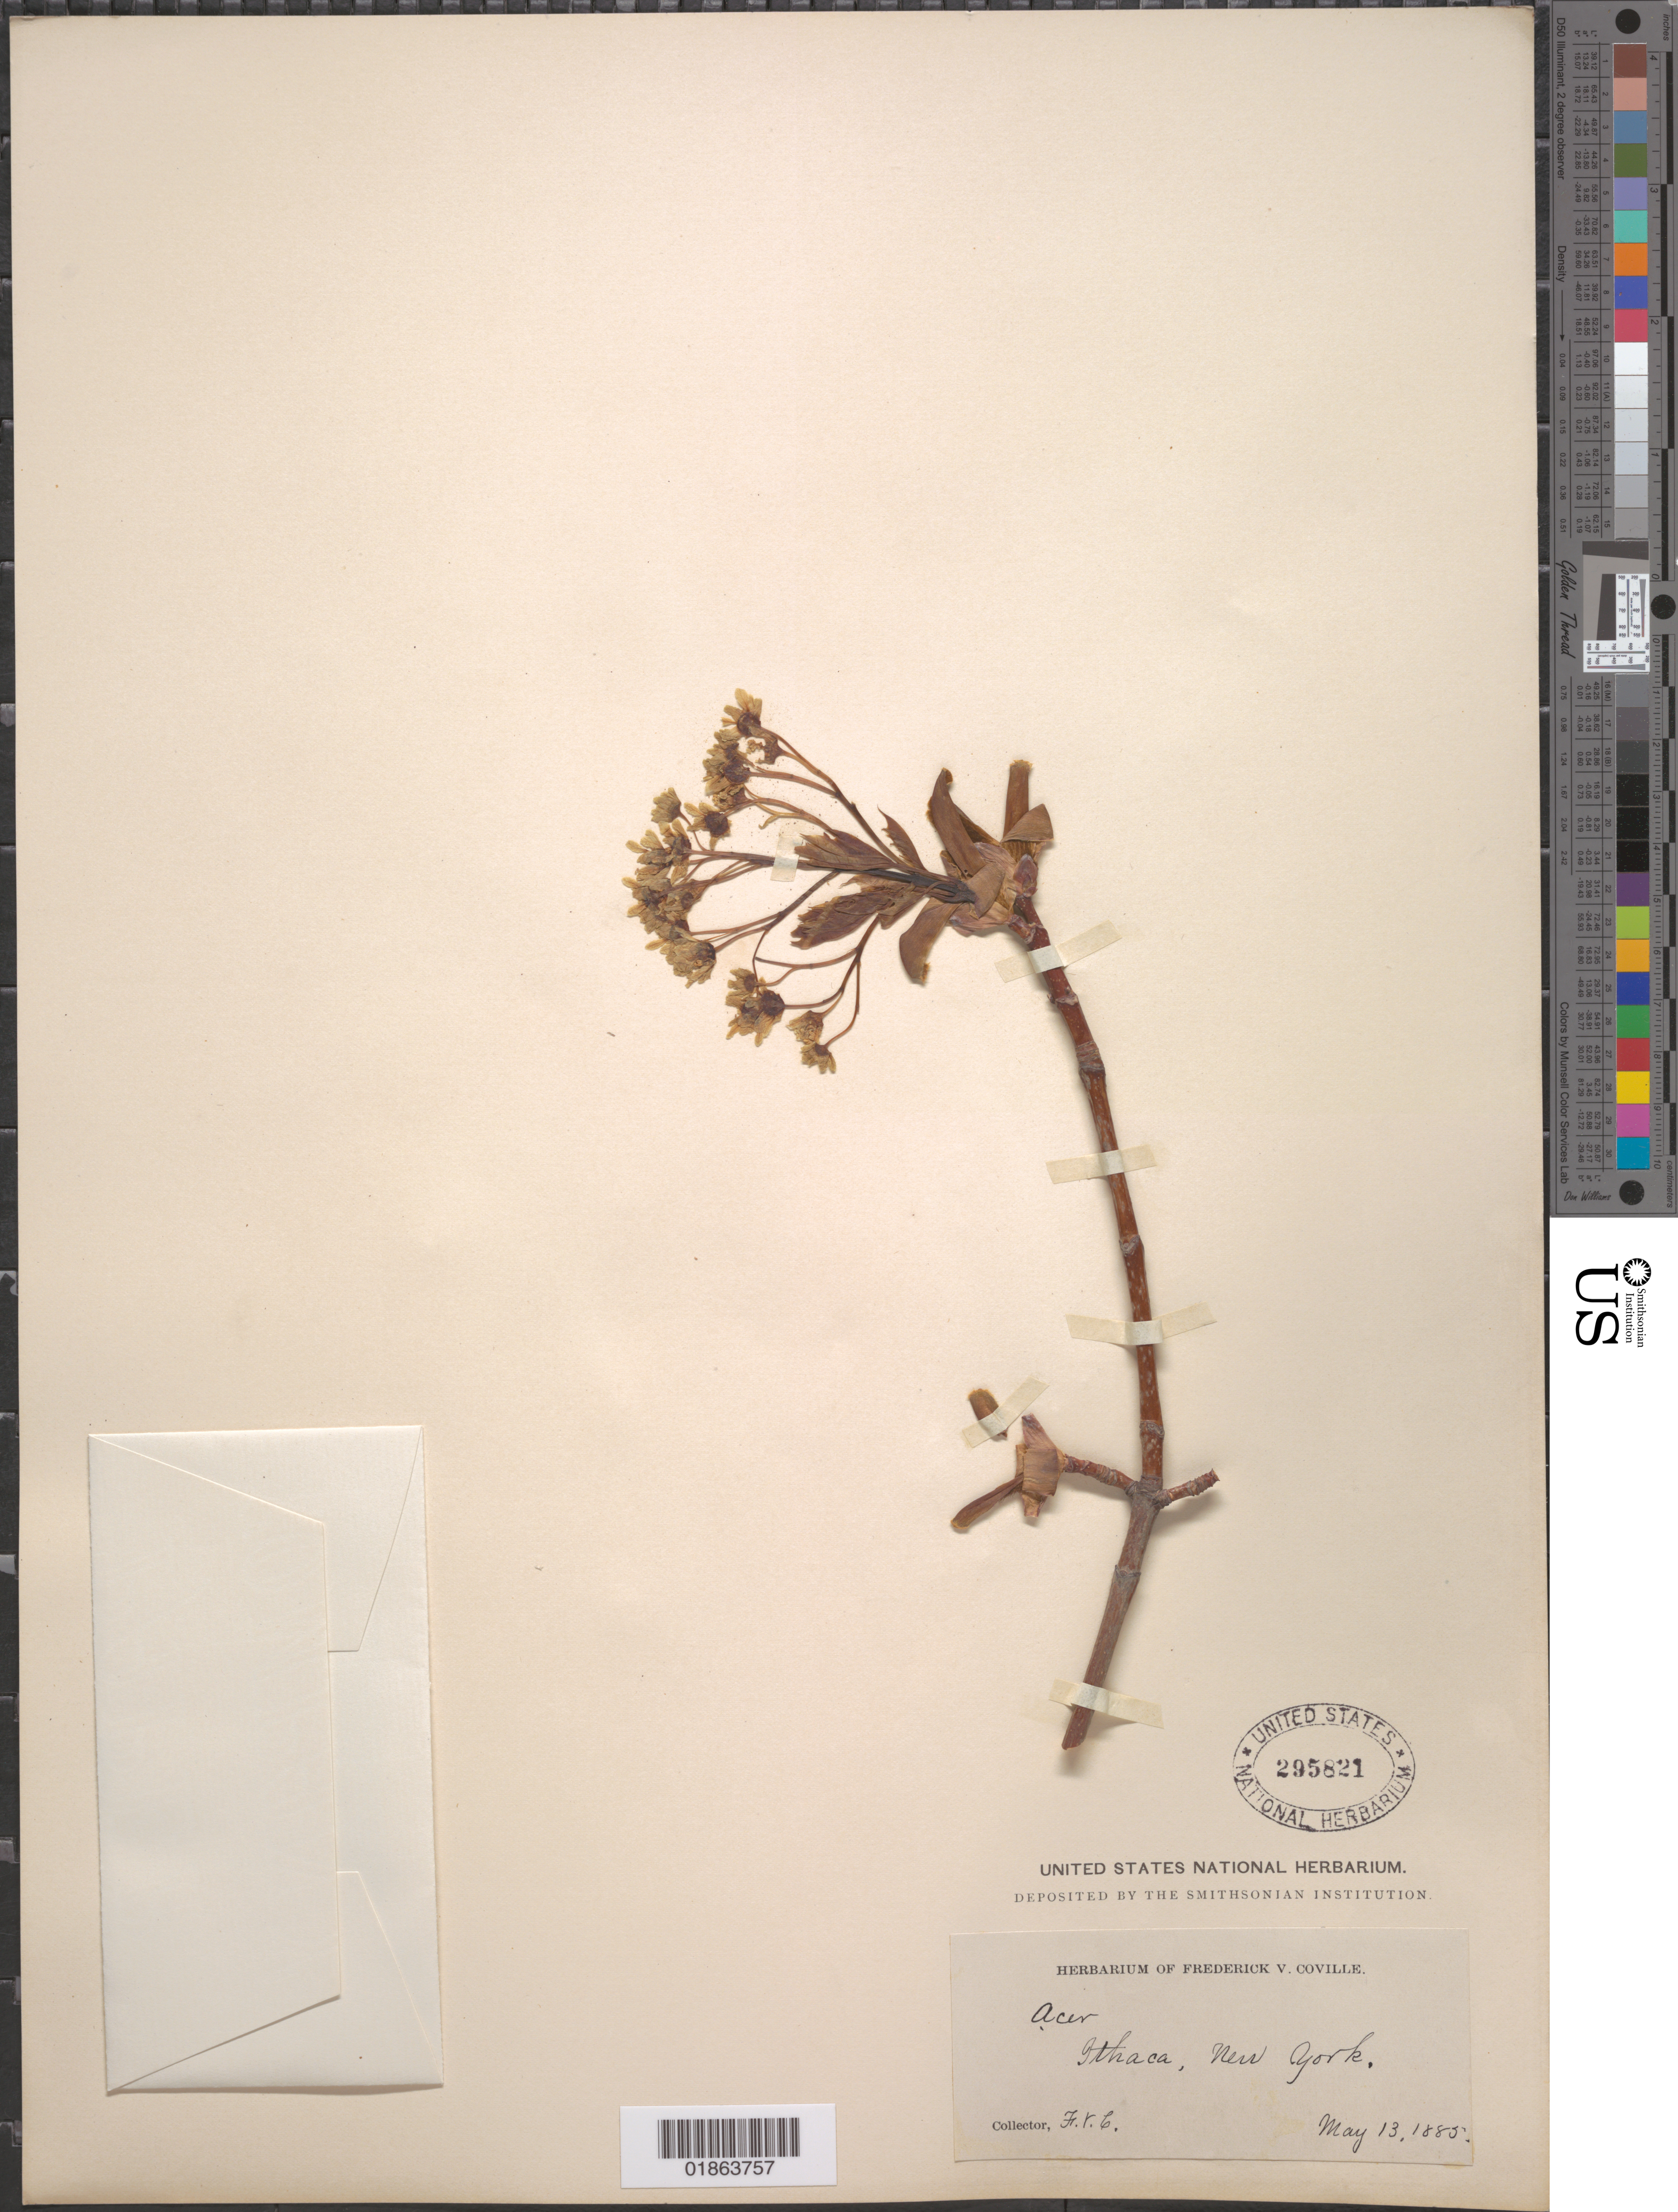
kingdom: Plantae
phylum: Tracheophyta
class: Magnoliopsida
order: Sapindales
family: Sapindaceae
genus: Acer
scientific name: Acer platanoides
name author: L.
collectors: F. V. Coville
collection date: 1885-05-13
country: United States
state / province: New York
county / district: Tompkins County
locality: Ithaca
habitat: Cultivated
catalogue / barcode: US 295821